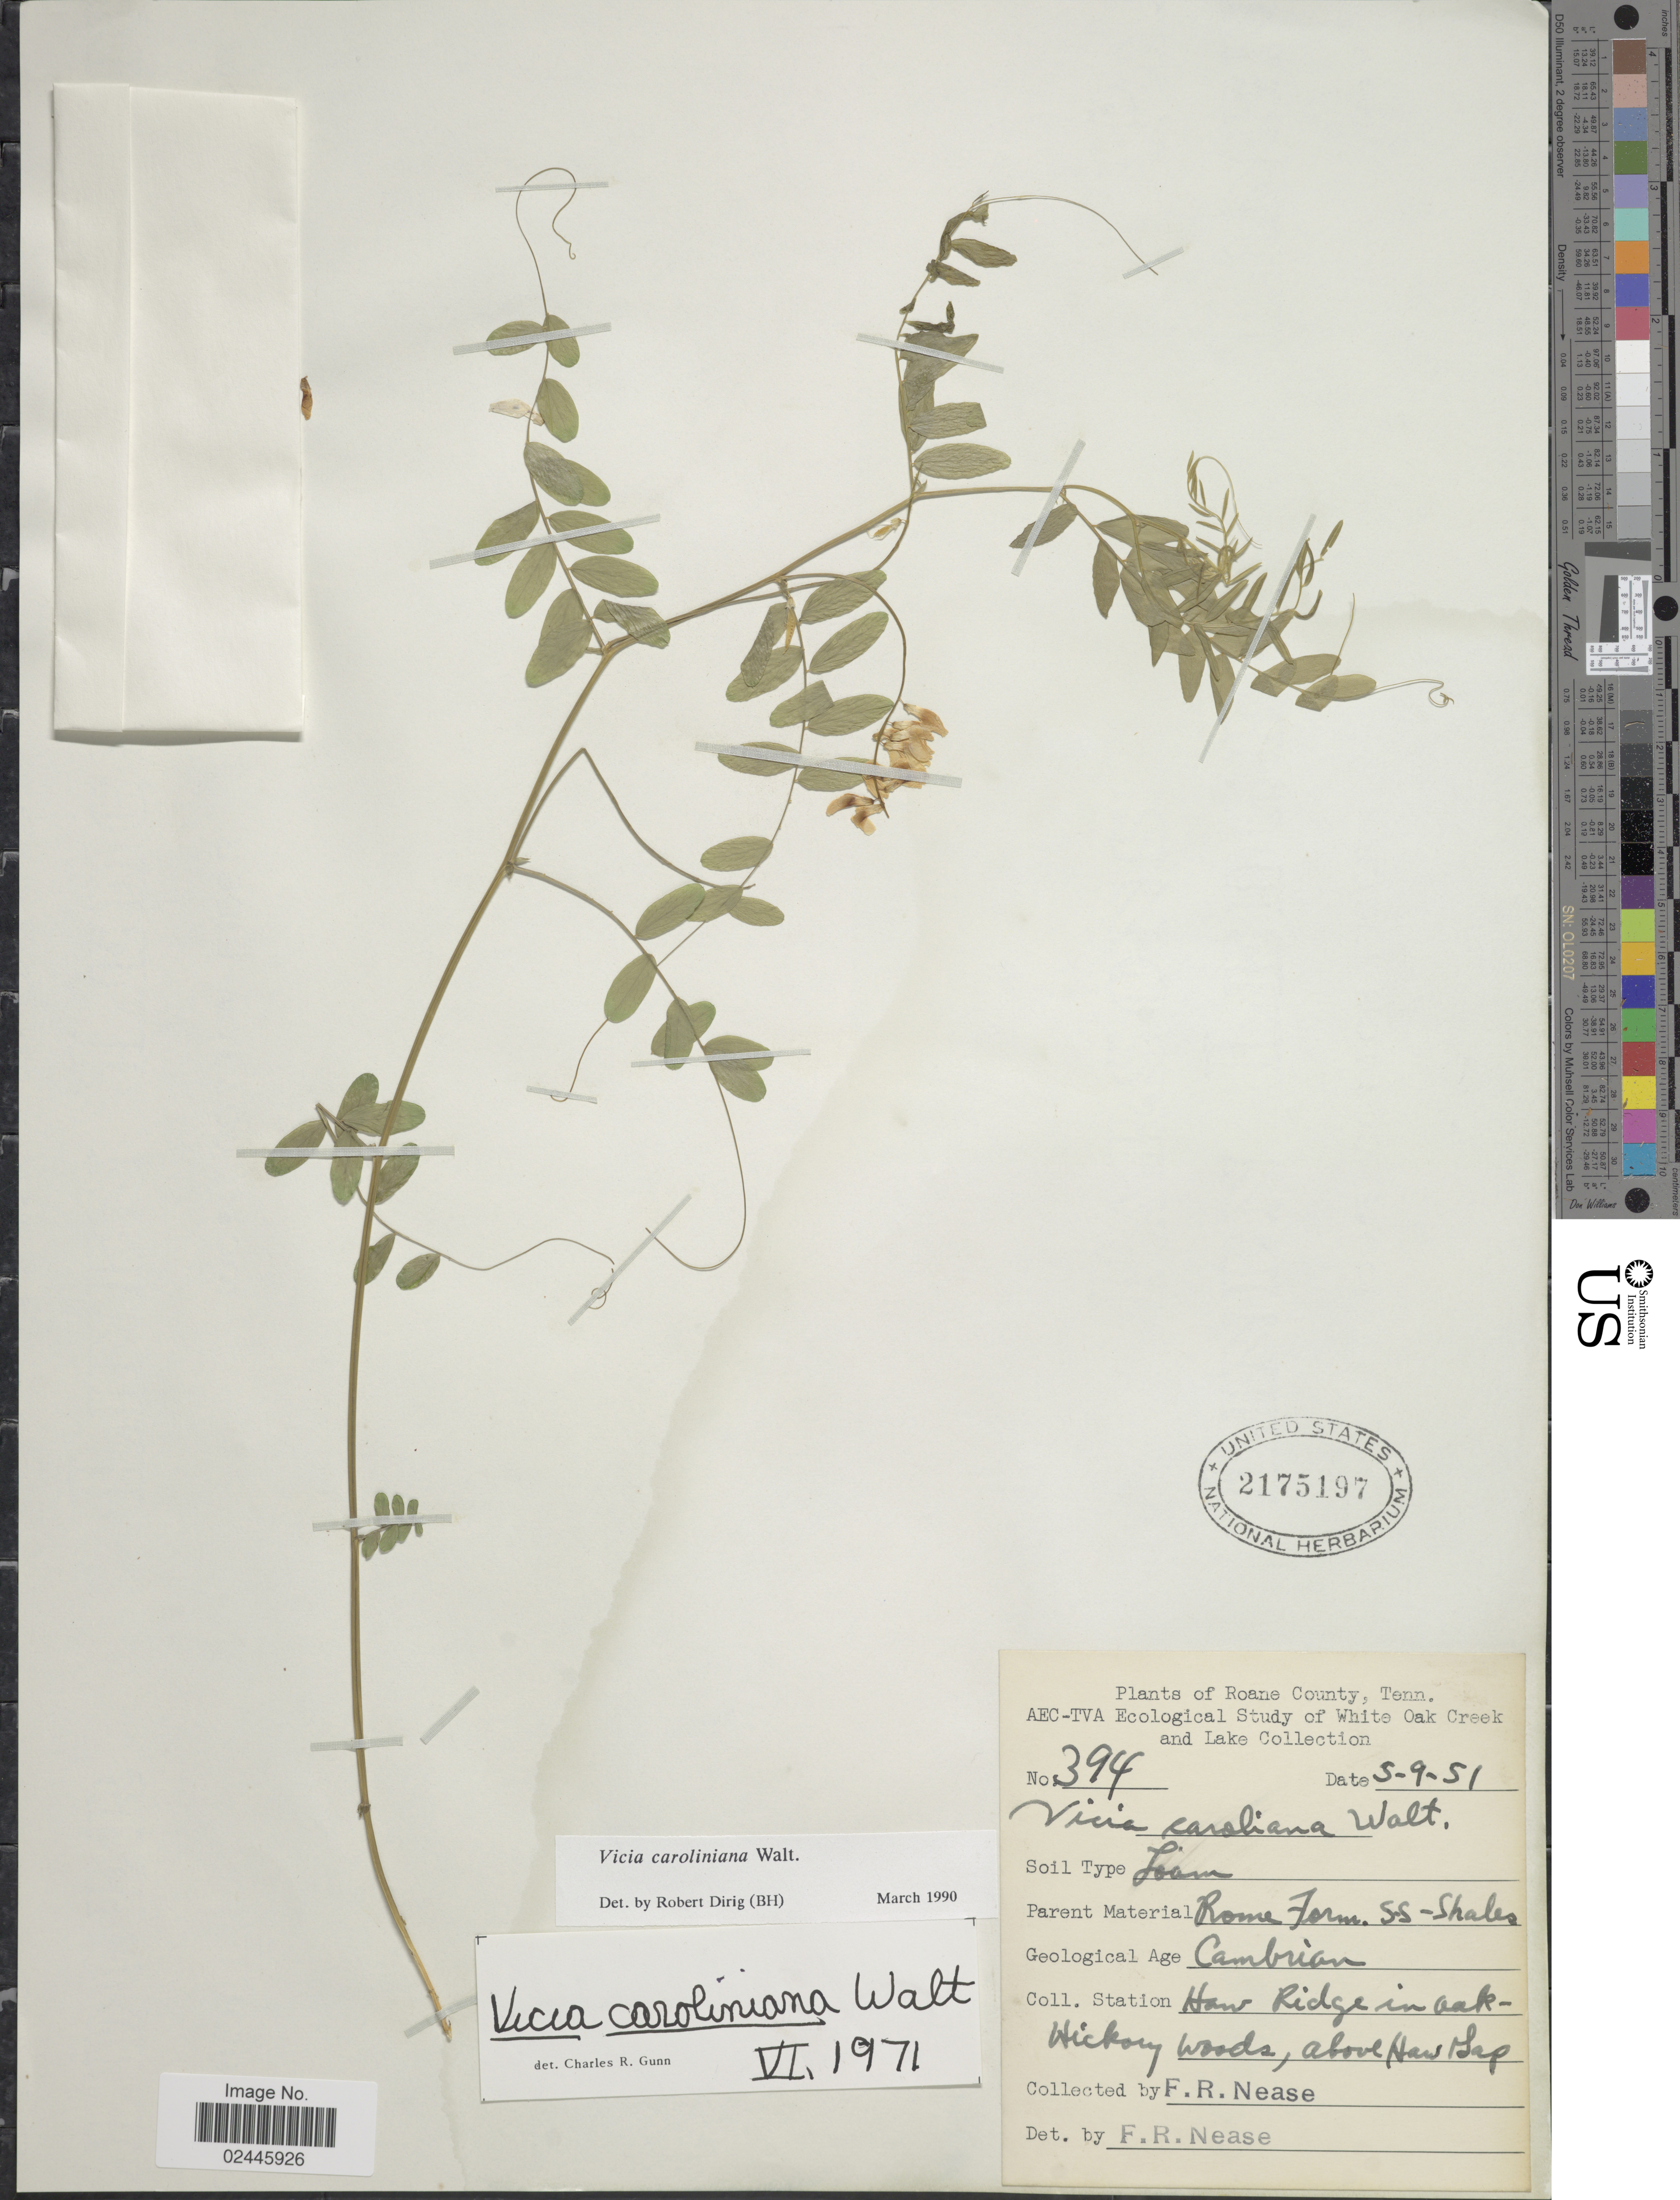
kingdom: Plantae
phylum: Tracheophyta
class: Magnoliopsida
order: Fabales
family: Fabaceae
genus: Vicia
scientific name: Vicia caroliniana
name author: Walter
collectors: F. Nease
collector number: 394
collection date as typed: Transcribed d/m/y: 5/9/51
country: United States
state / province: Tennessee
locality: Roane County, White Oak Creek, Haw Ridge in Oak-Hickory woods, above Haw Gap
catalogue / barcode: US 2175197